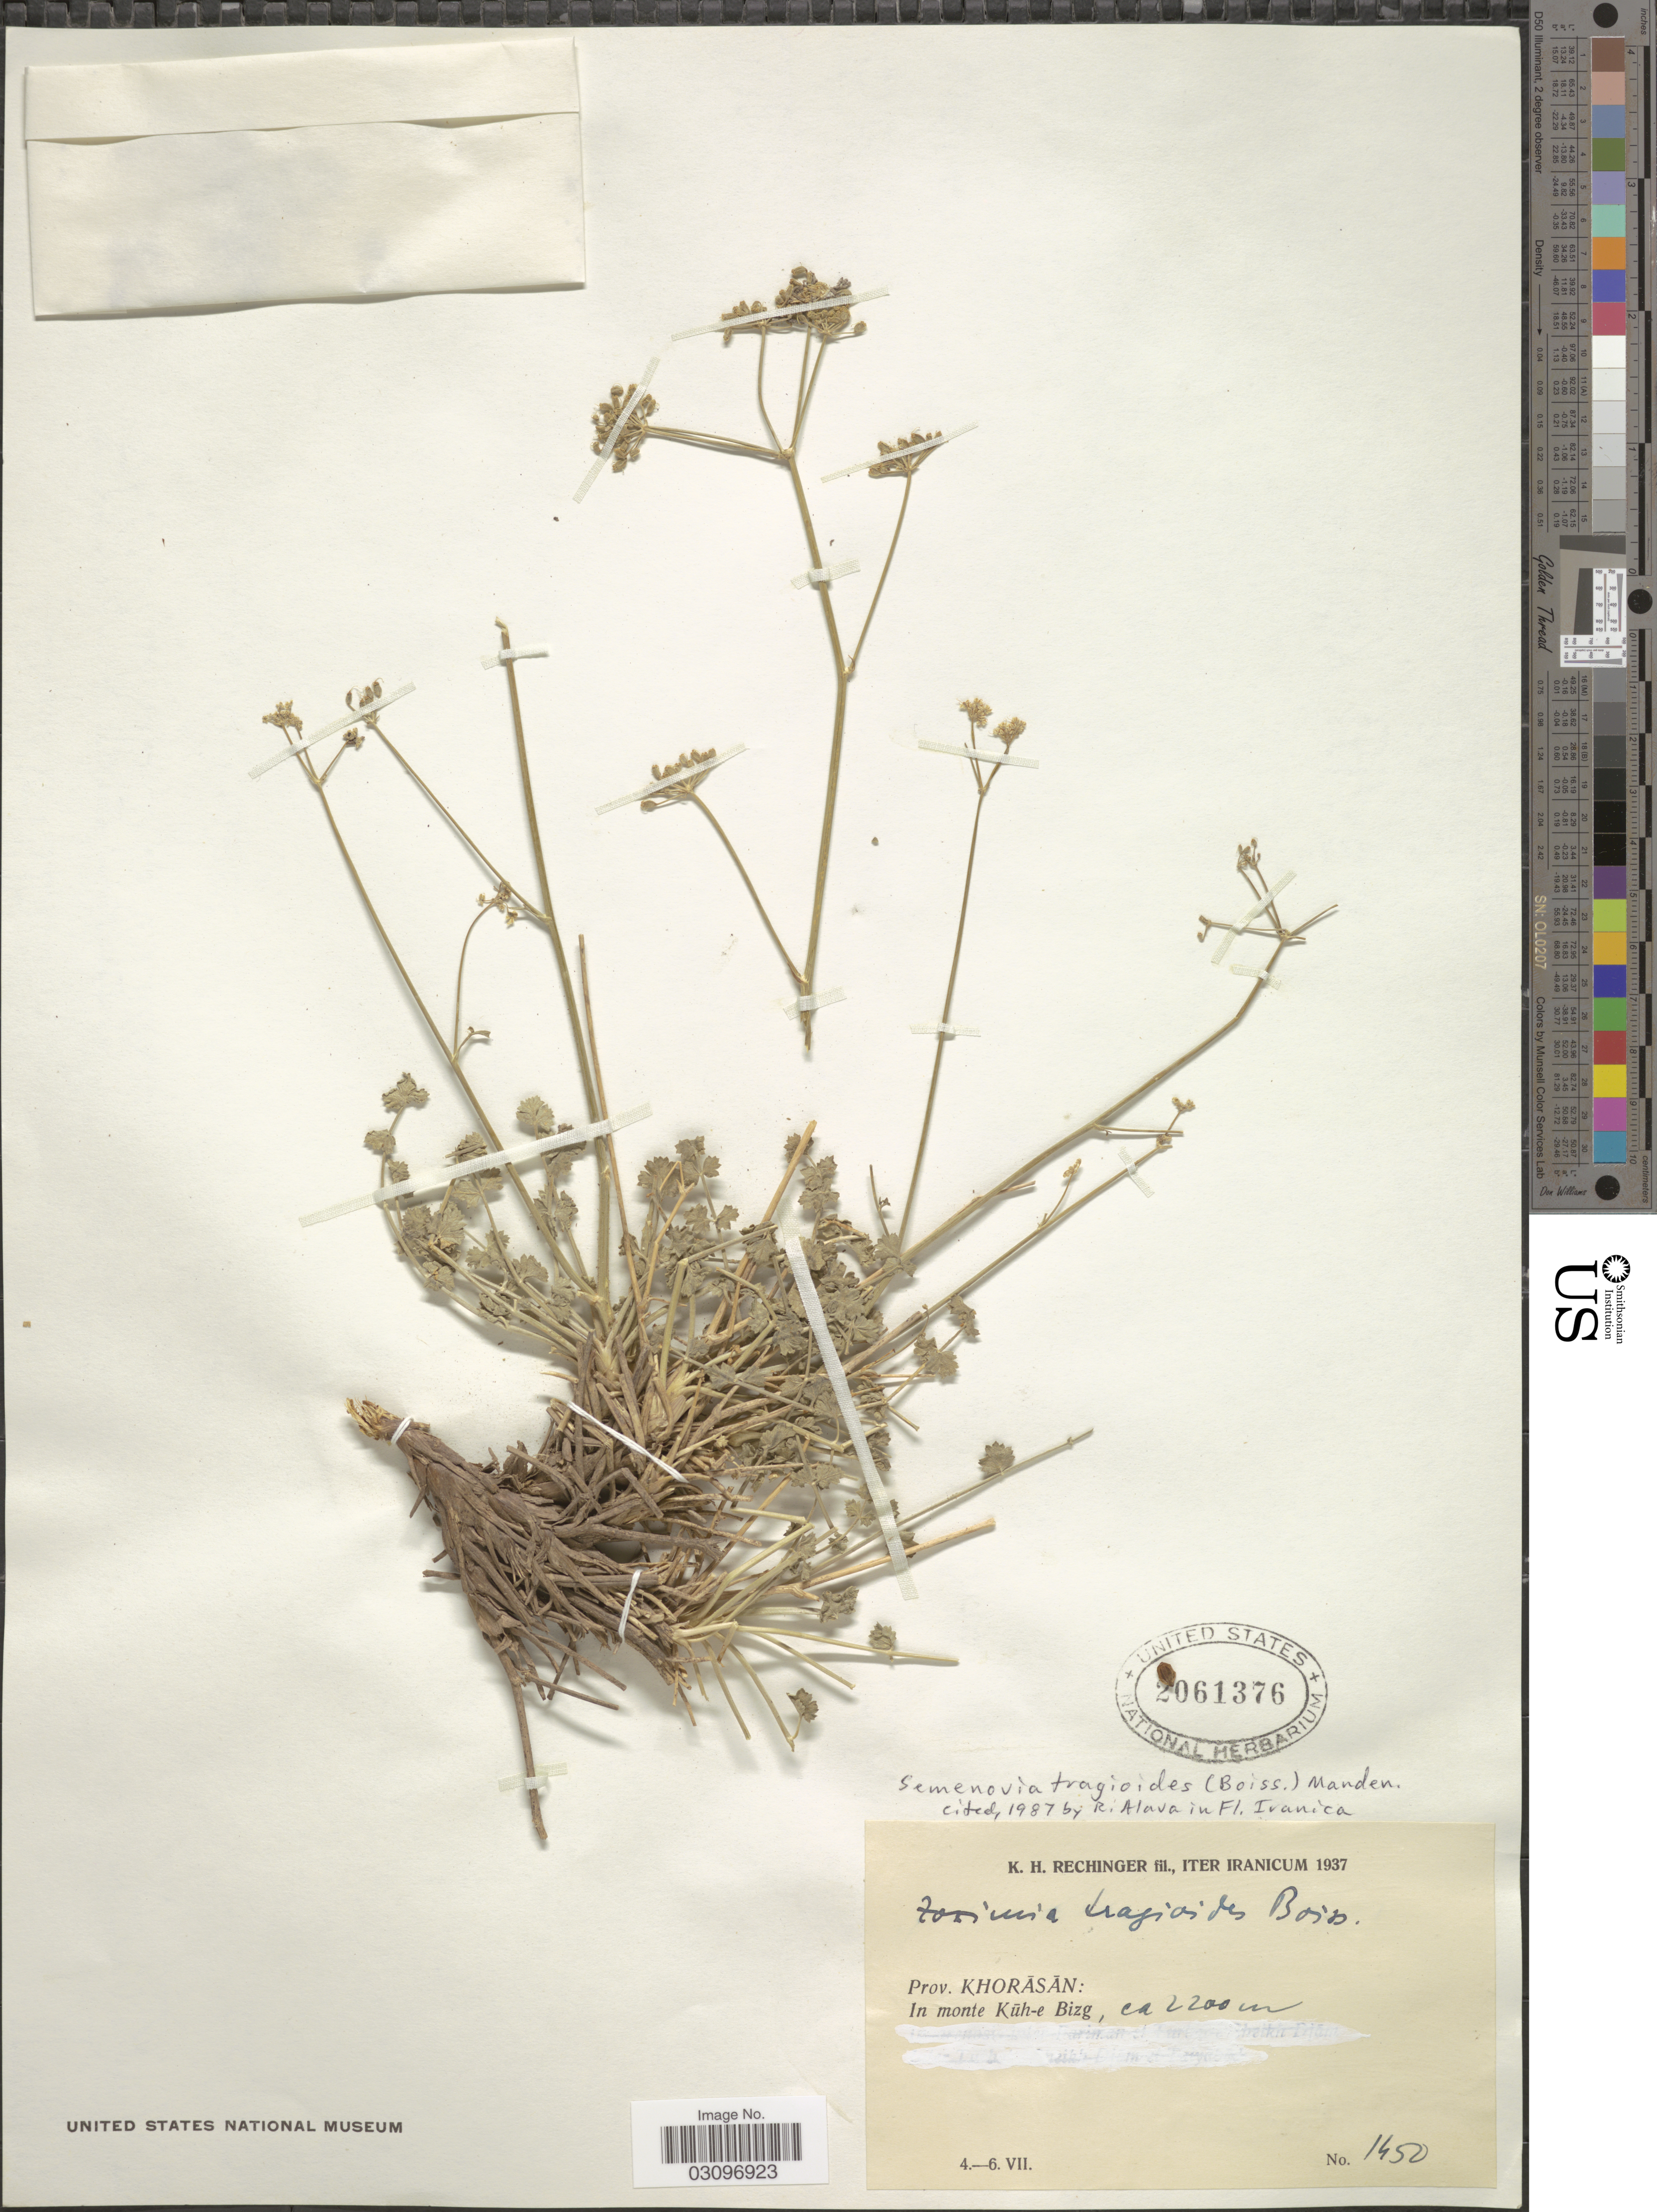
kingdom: Plantae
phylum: Tracheophyta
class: Magnoliopsida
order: Apiales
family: Apiaceae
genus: Semenovia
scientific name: Semenovia tragioides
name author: (Boiss.) Pimenov & V.N.Tikhom.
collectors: K. H. Rechinger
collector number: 1450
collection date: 1937-07-04/1937-07-06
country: Iran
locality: Prov. Khorasan: In monte Kuh-e Bizg.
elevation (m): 2200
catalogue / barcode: US 2061376